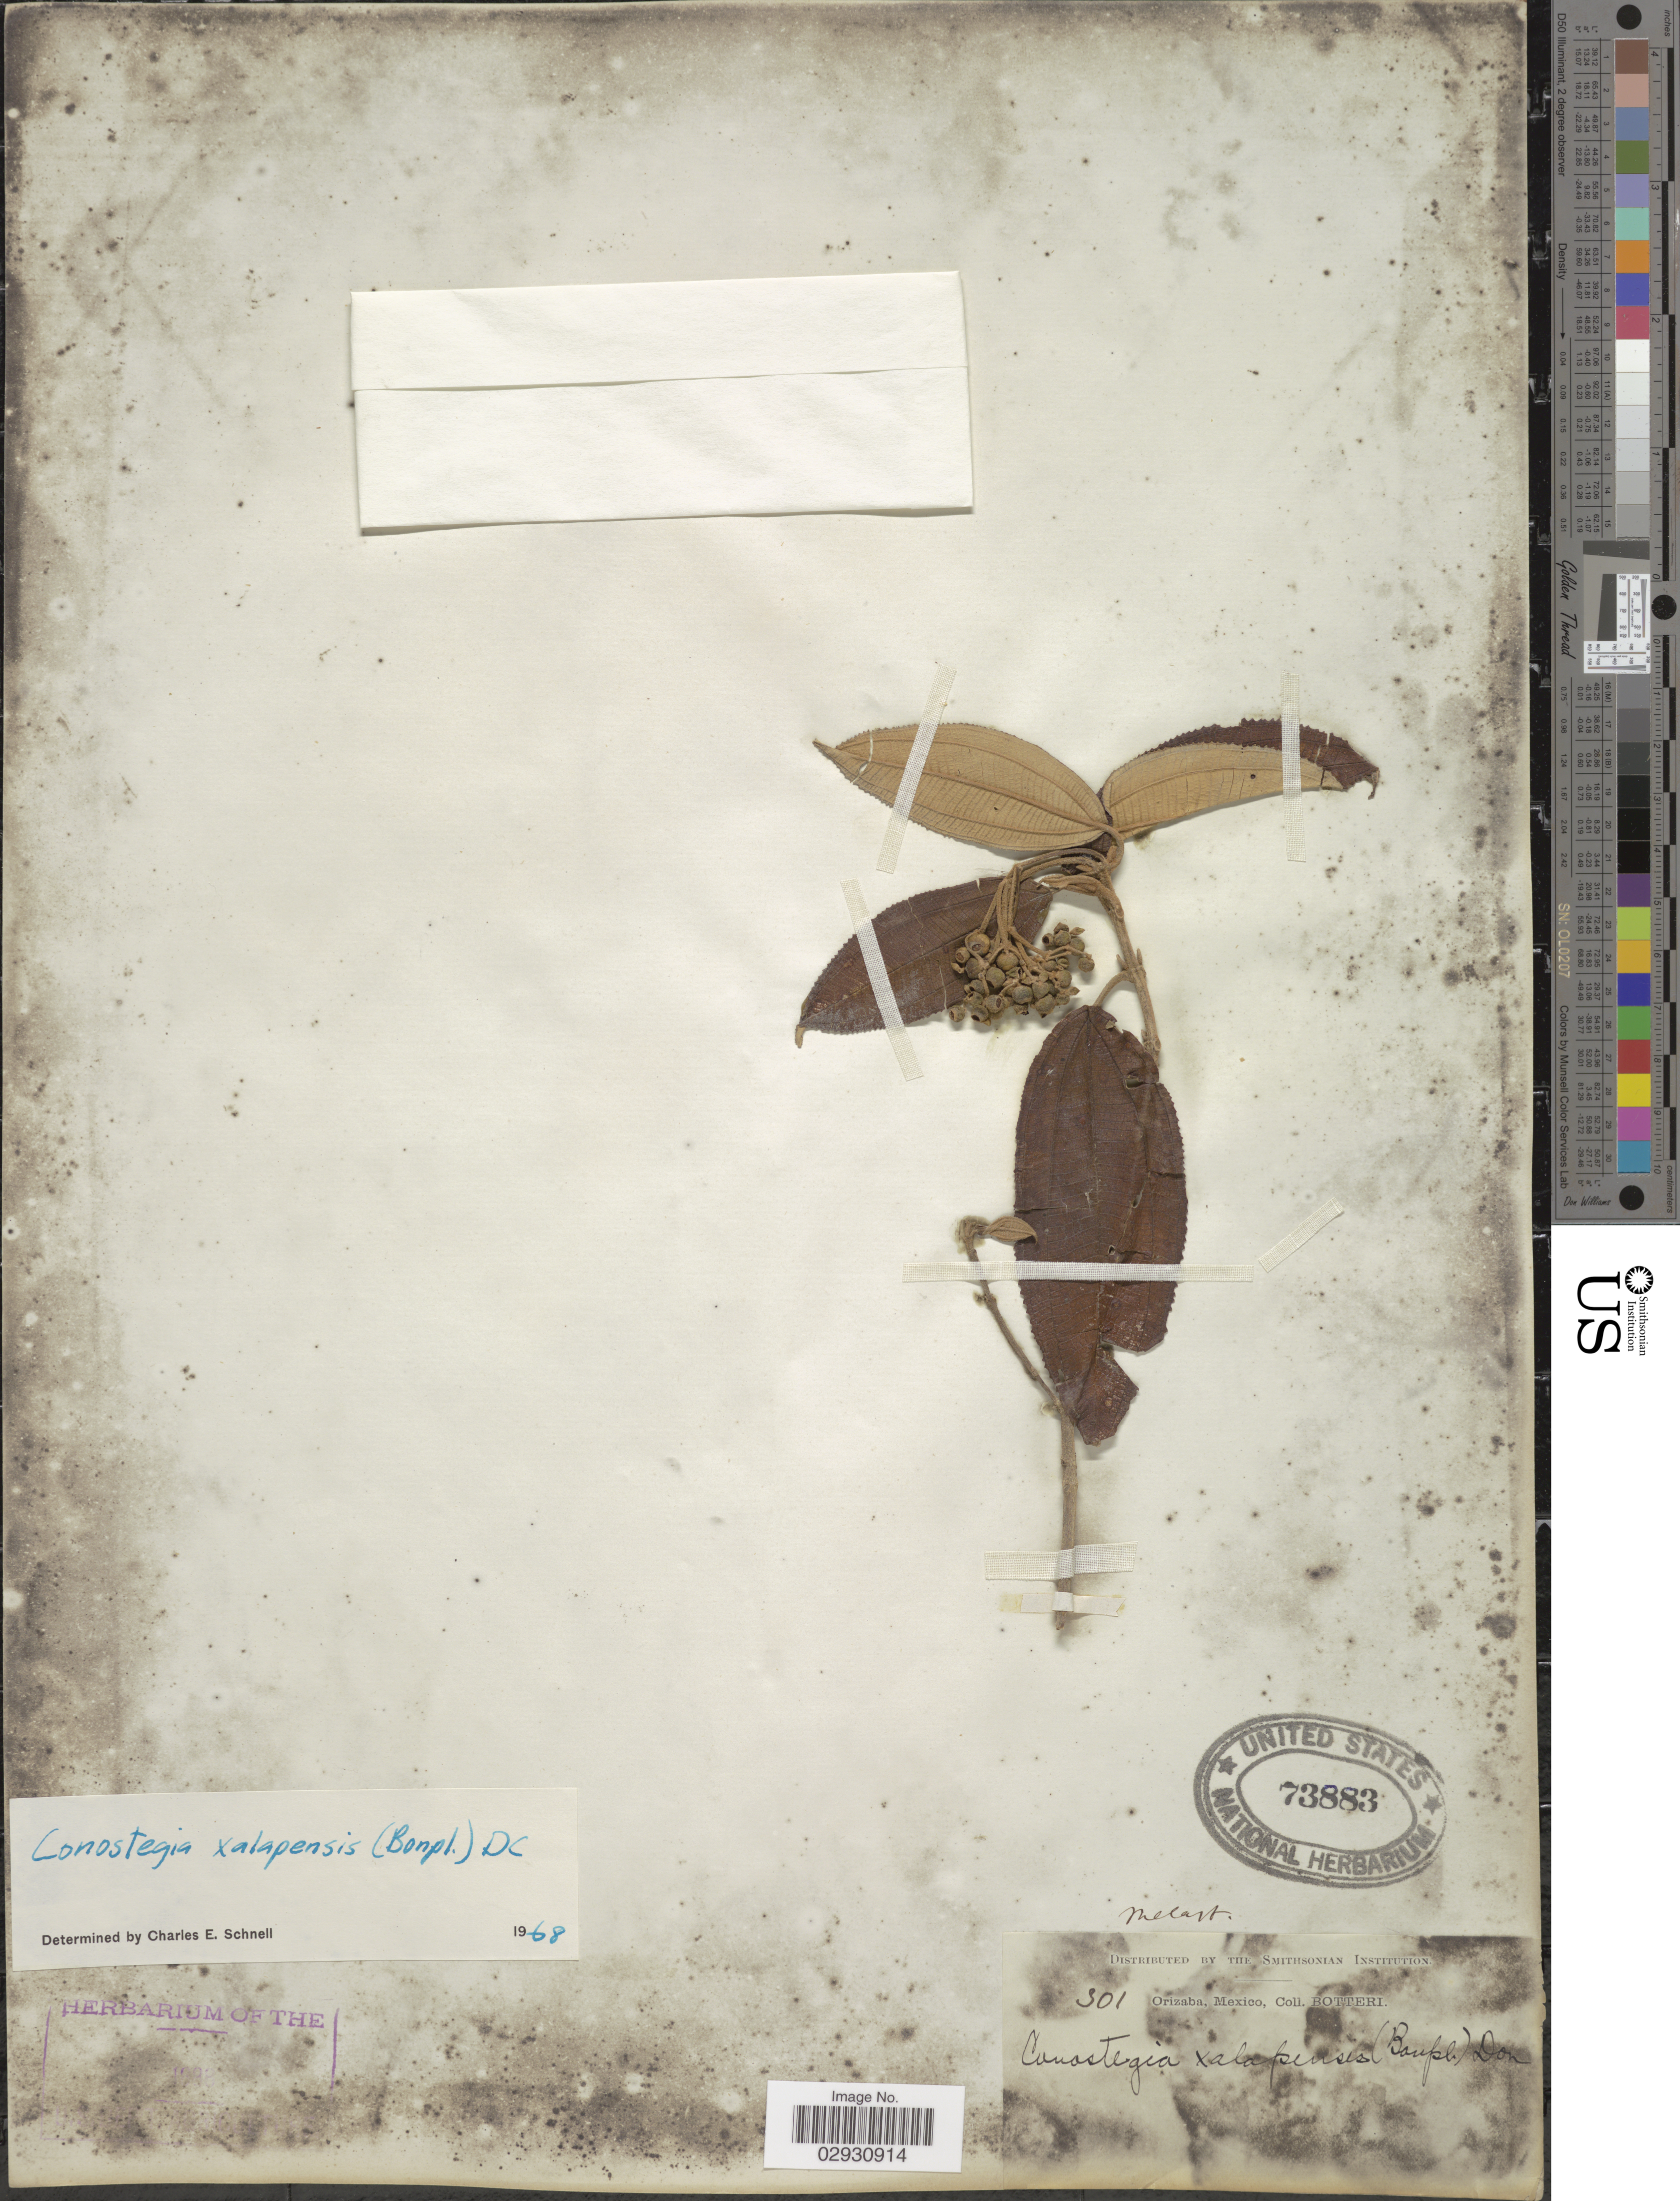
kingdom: Plantae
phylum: Tracheophyta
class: Magnoliopsida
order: Myrtales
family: Melastomataceae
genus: Conostegia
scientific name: Conostegia quadrangularis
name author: Schltdl. ex Steud.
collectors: -. Botteri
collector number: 301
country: Mexico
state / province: Veracruz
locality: Orizaba.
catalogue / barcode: US 73883